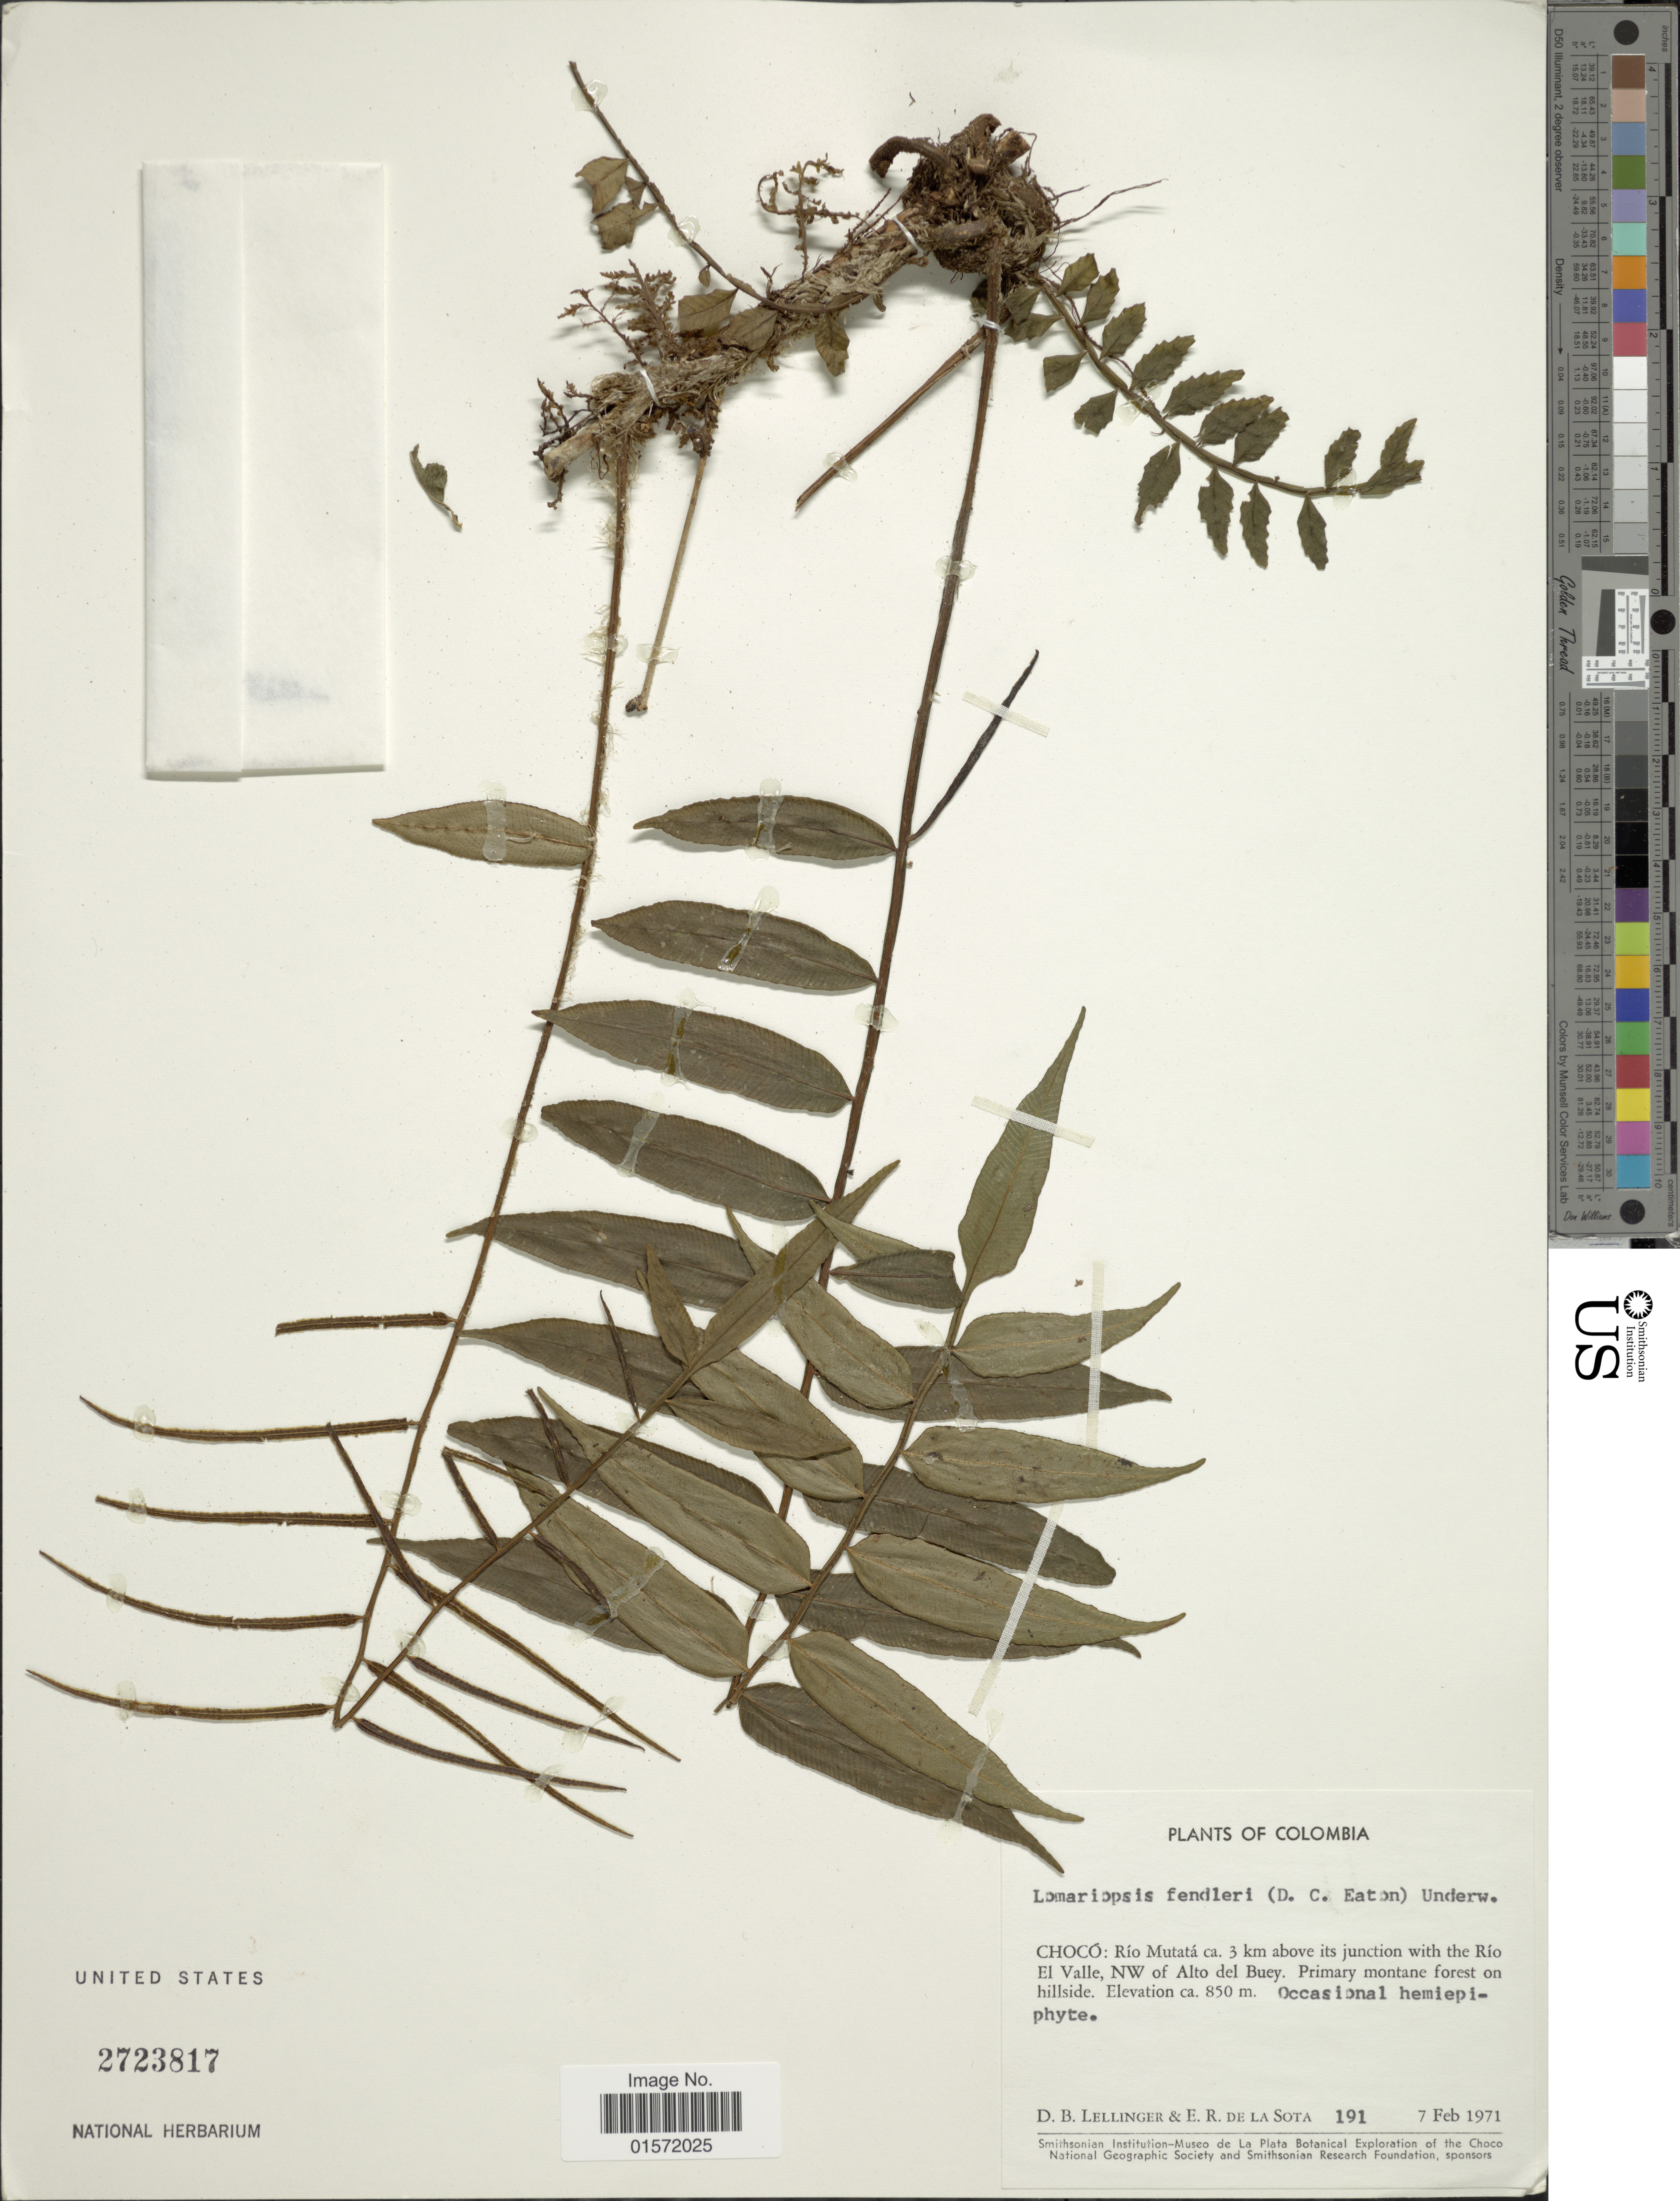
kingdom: Plantae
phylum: Tracheophyta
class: Polypodiopsida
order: Polypodiales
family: Lomariopsidaceae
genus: Lomariopsis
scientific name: Lomariopsis fendleri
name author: D.C. Eaton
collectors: D. B. Lellinger & E. R. de la Sota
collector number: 191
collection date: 1971-02-07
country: Colombia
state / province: Chocó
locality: Río Mutatá ca. 3 km above its junction with the Río El Valle, NW of Alto del Buey. Primary montane forest on hillside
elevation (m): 850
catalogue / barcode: US 2723817